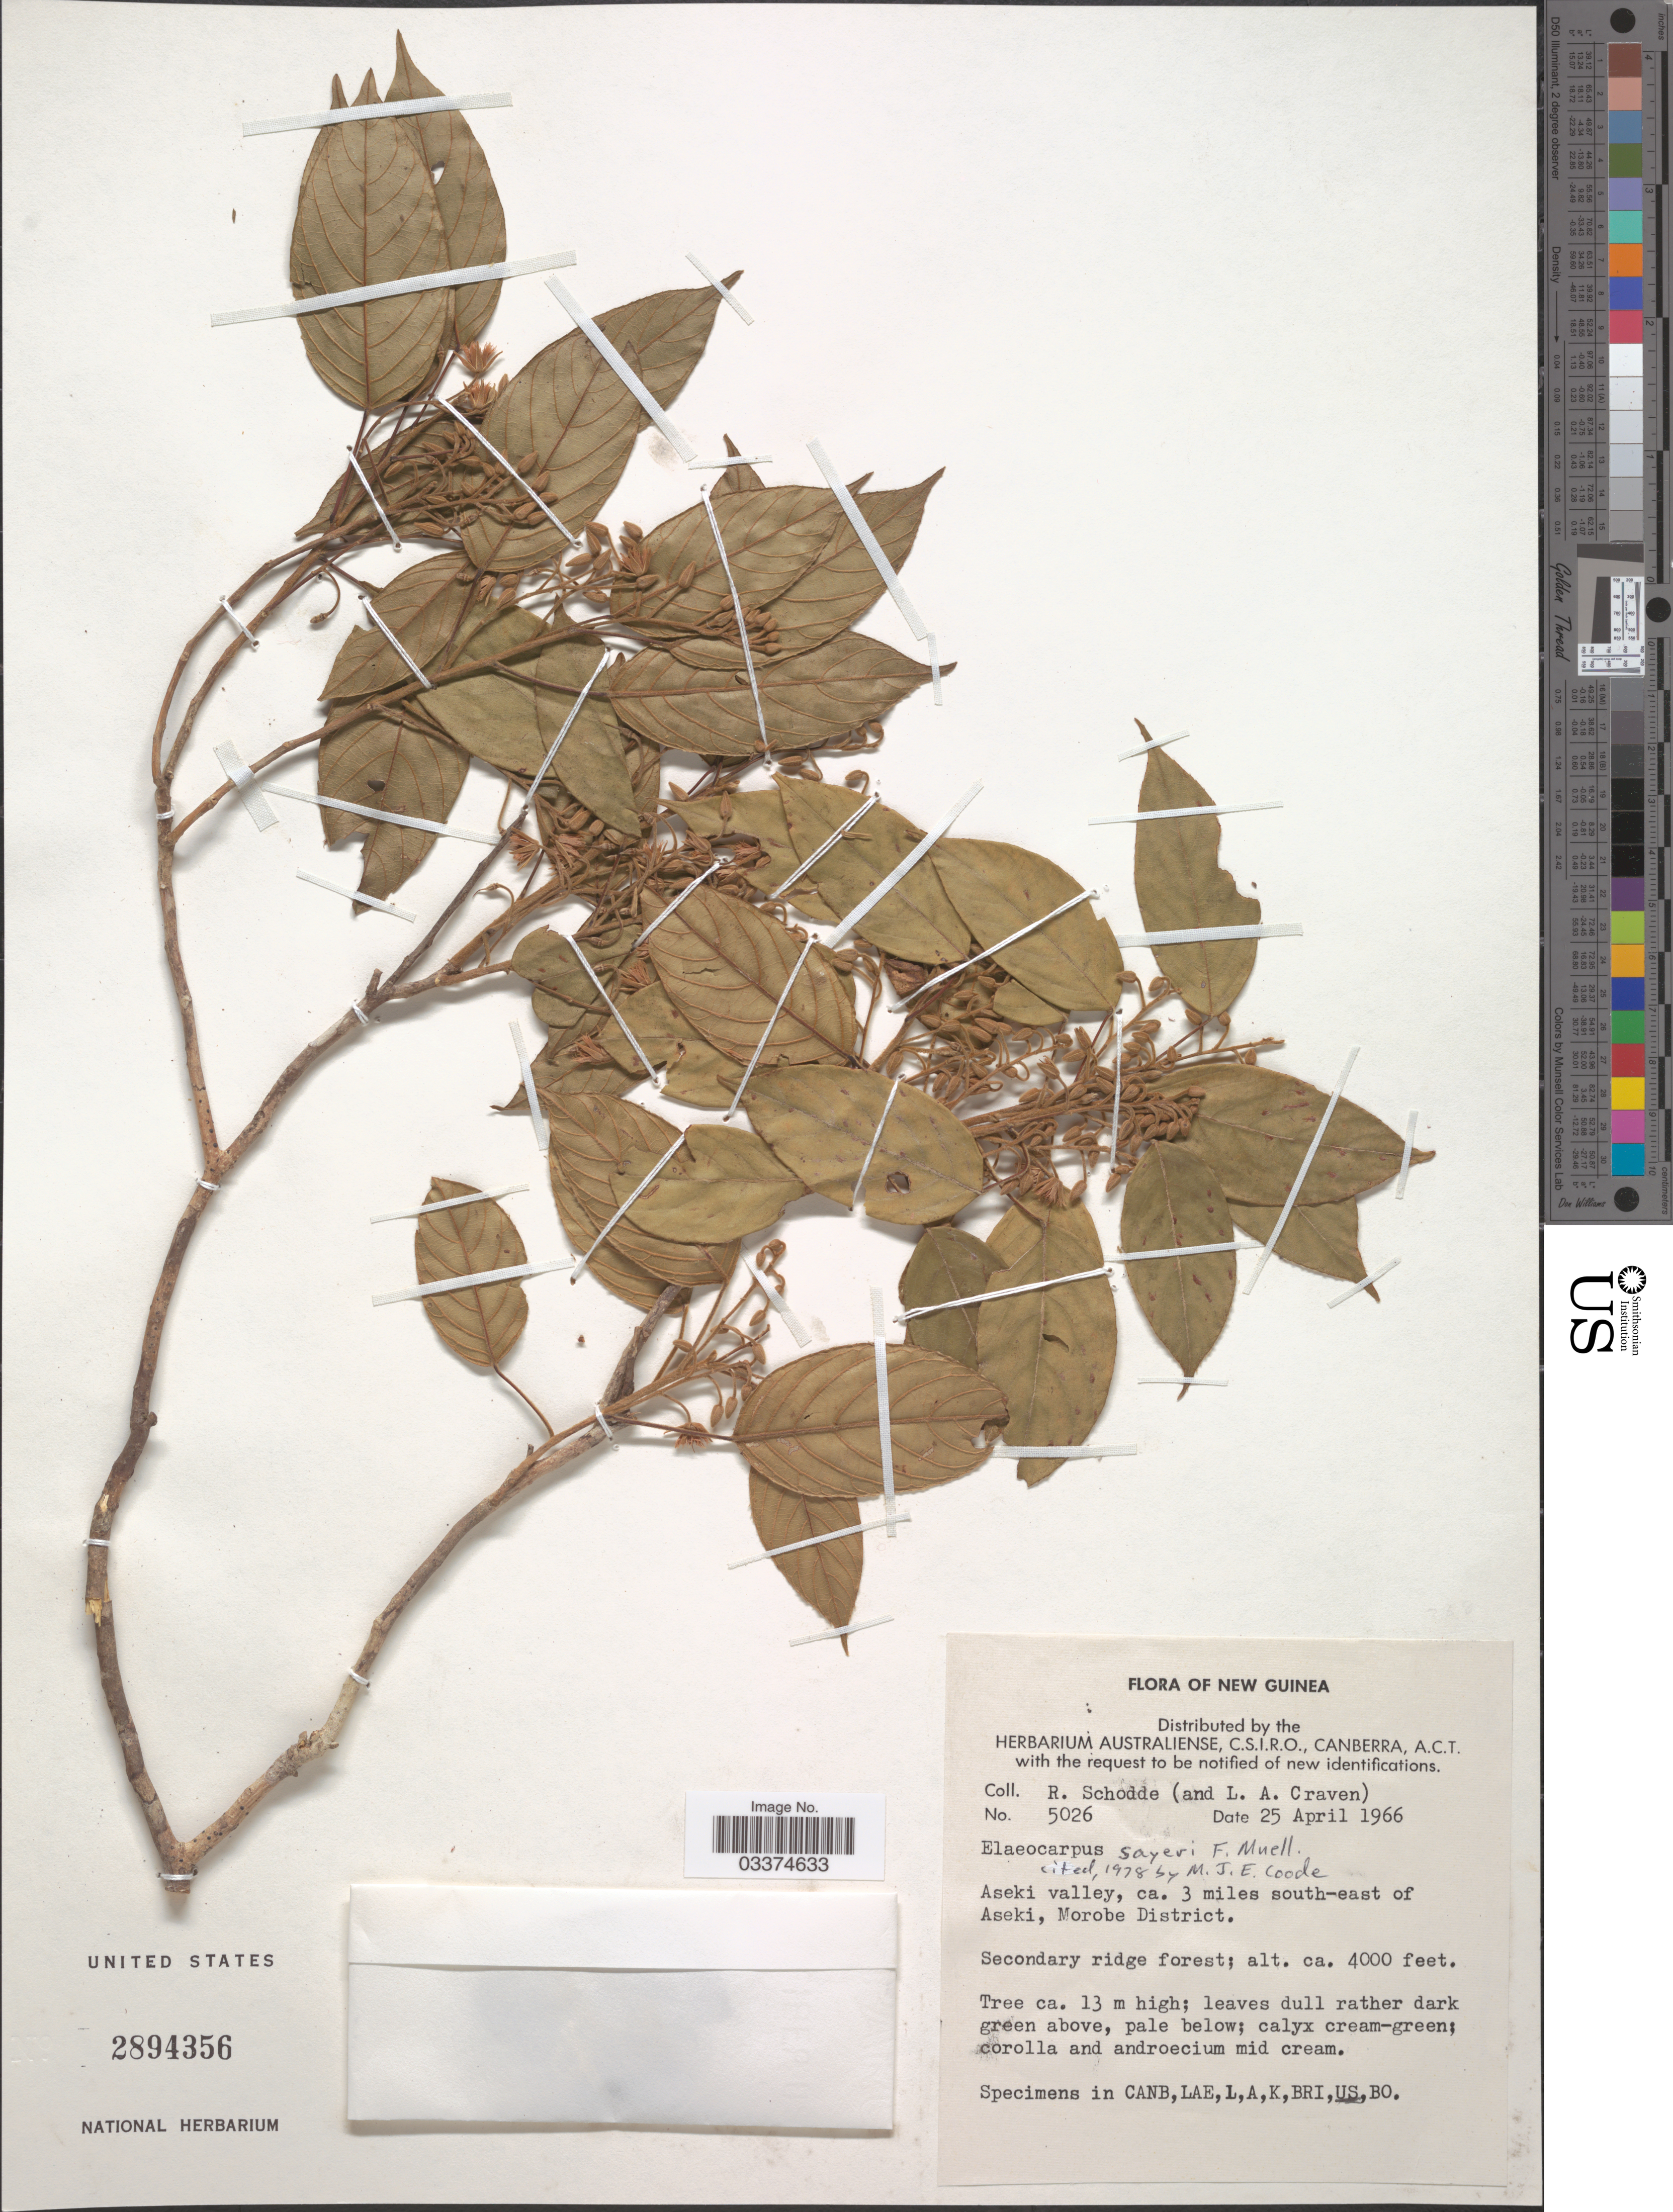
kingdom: Plantae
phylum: Tracheophyta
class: Magnoliopsida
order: Oxalidales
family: Elaeocarpaceae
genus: Elaeocarpus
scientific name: Elaeocarpus sayeri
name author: F. Muell.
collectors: R. Schodde & L. A. Craven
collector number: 5026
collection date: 1966-04-25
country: Papua New Guinea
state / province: Morobe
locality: New Guinea, Aseki valley, ca. 3 miles south-east of Aseki, Morobe District.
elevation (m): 1219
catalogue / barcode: US 2894356